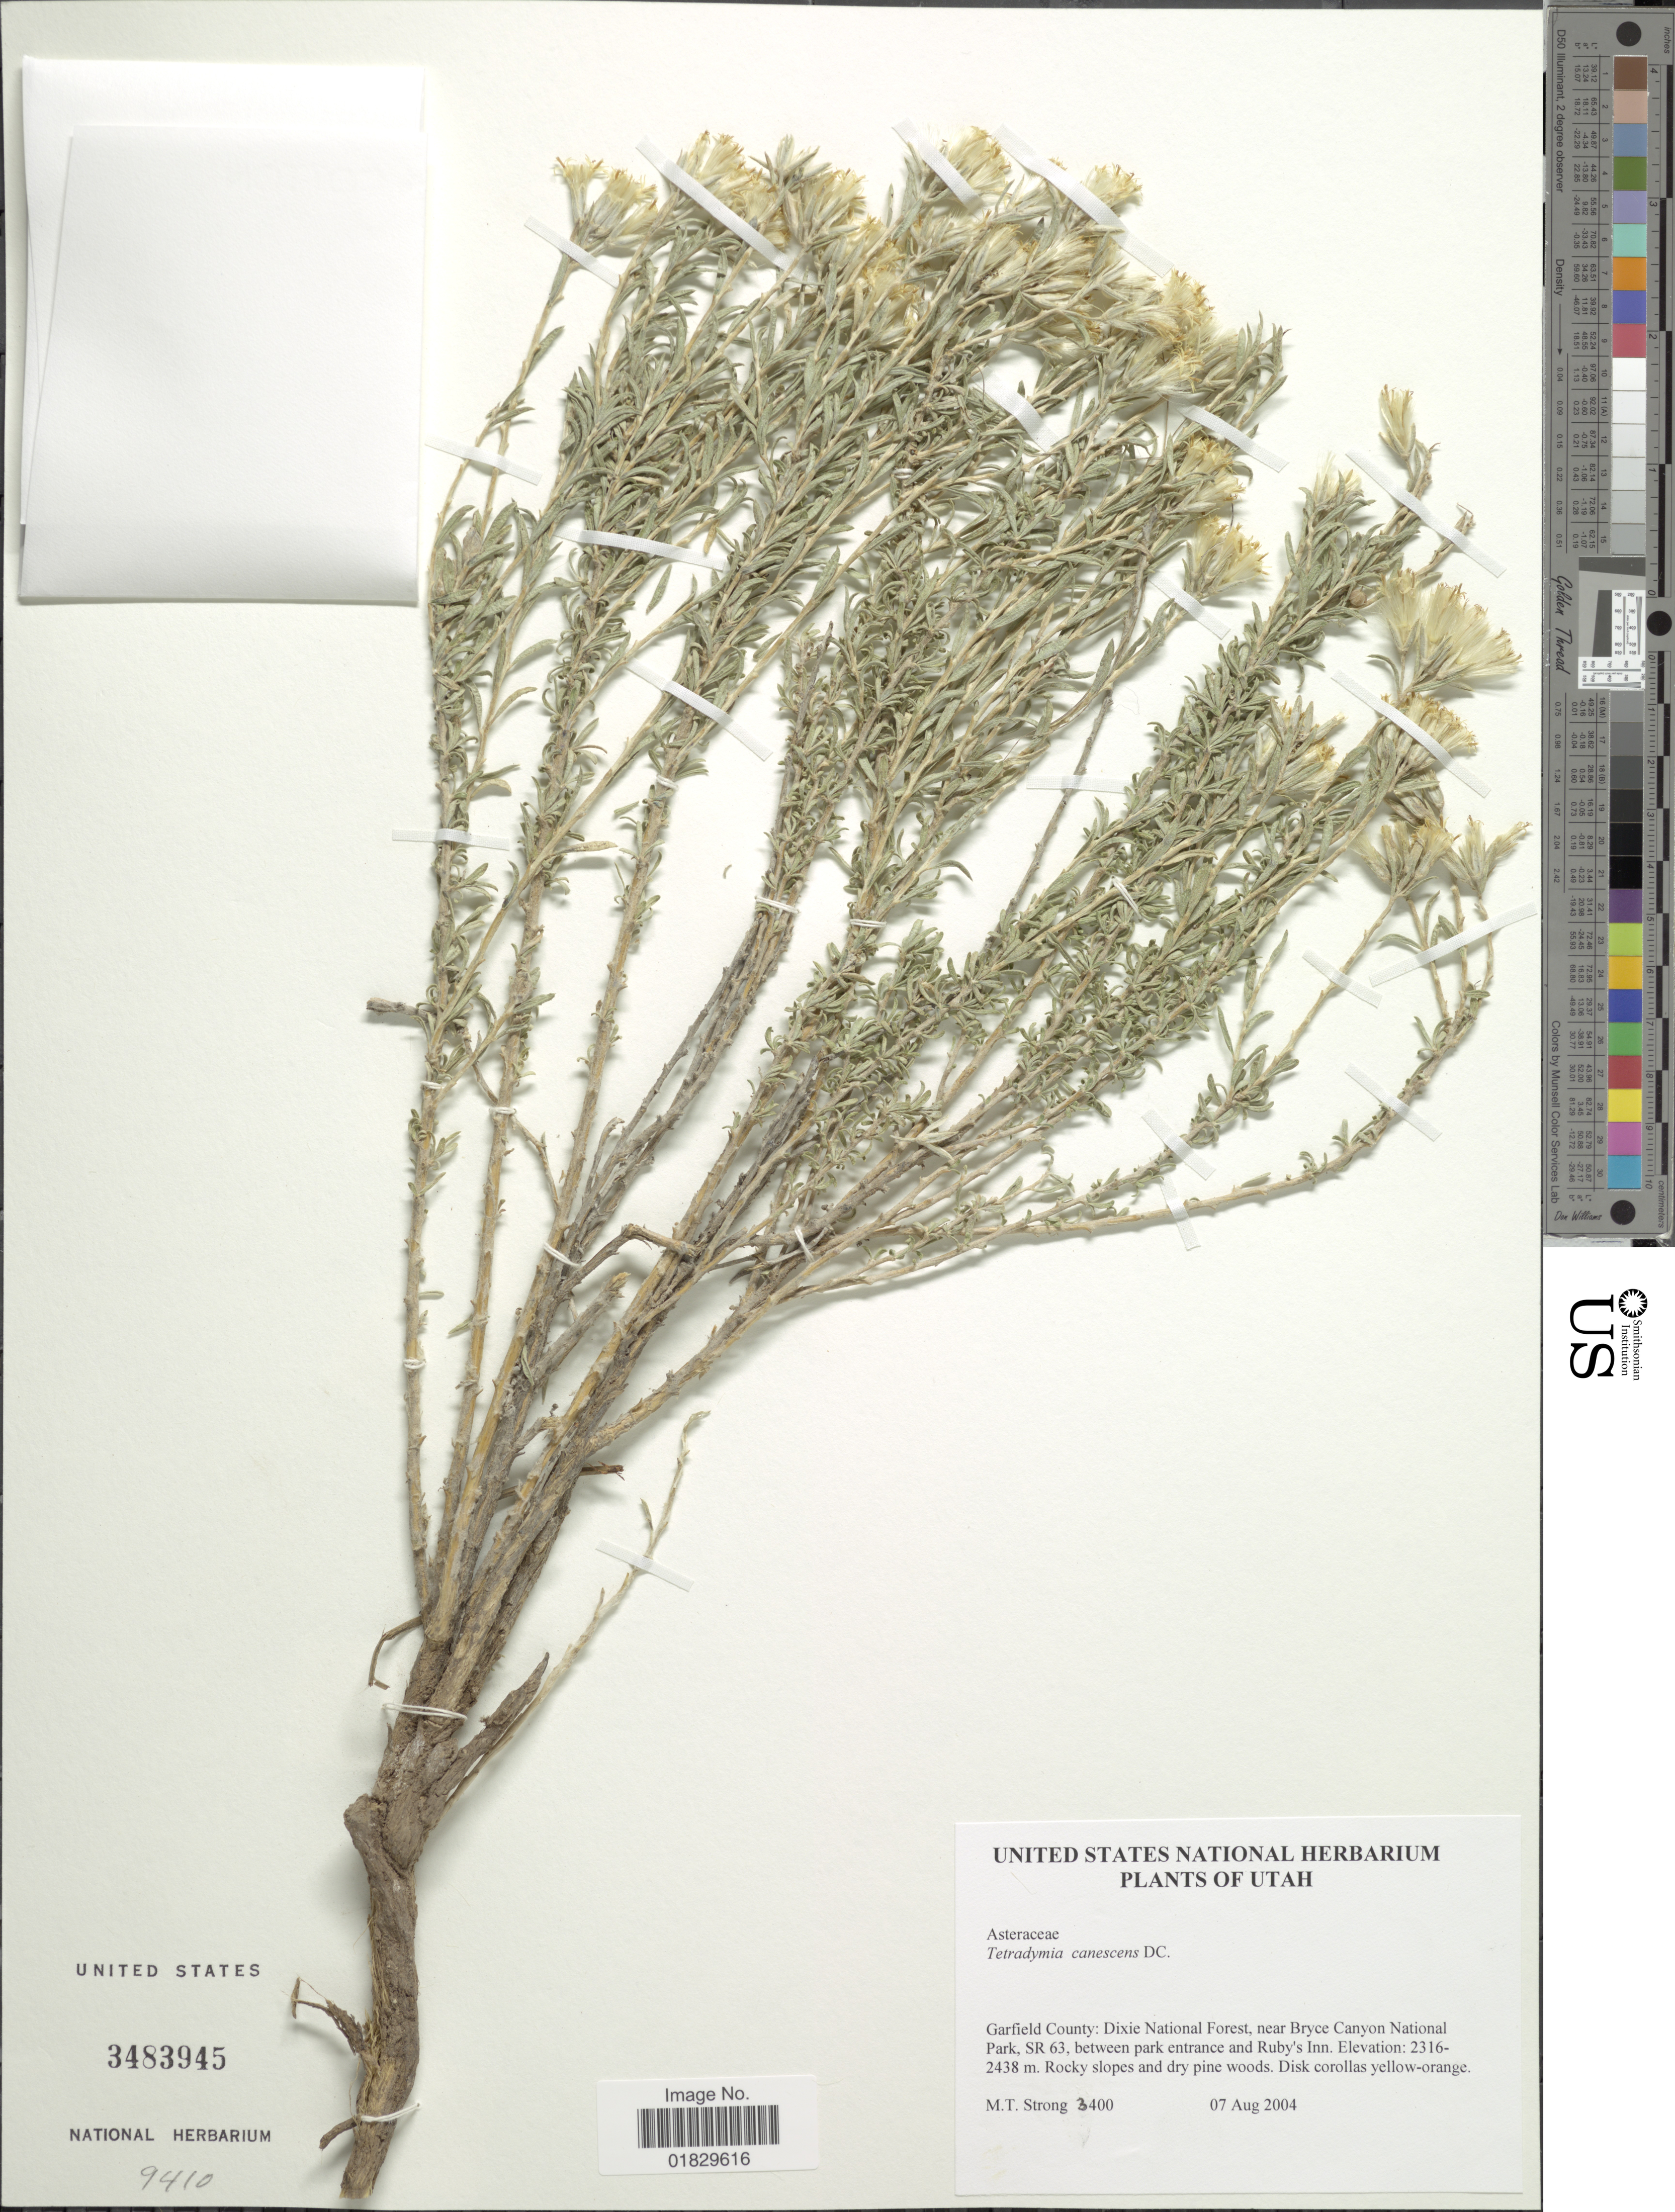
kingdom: Plantae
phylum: Tracheophyta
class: Magnoliopsida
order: Asterales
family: Asteraceae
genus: Tetradymia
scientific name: Tetradymia canescens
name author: DC.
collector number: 3400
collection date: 2004-08-07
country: United States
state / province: Utah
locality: Garfield County: Dixie National Forest, near Bryce Canyon National Park, SR 63, between park entrance and Ruby's Inn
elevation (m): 2316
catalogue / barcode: US 3483945